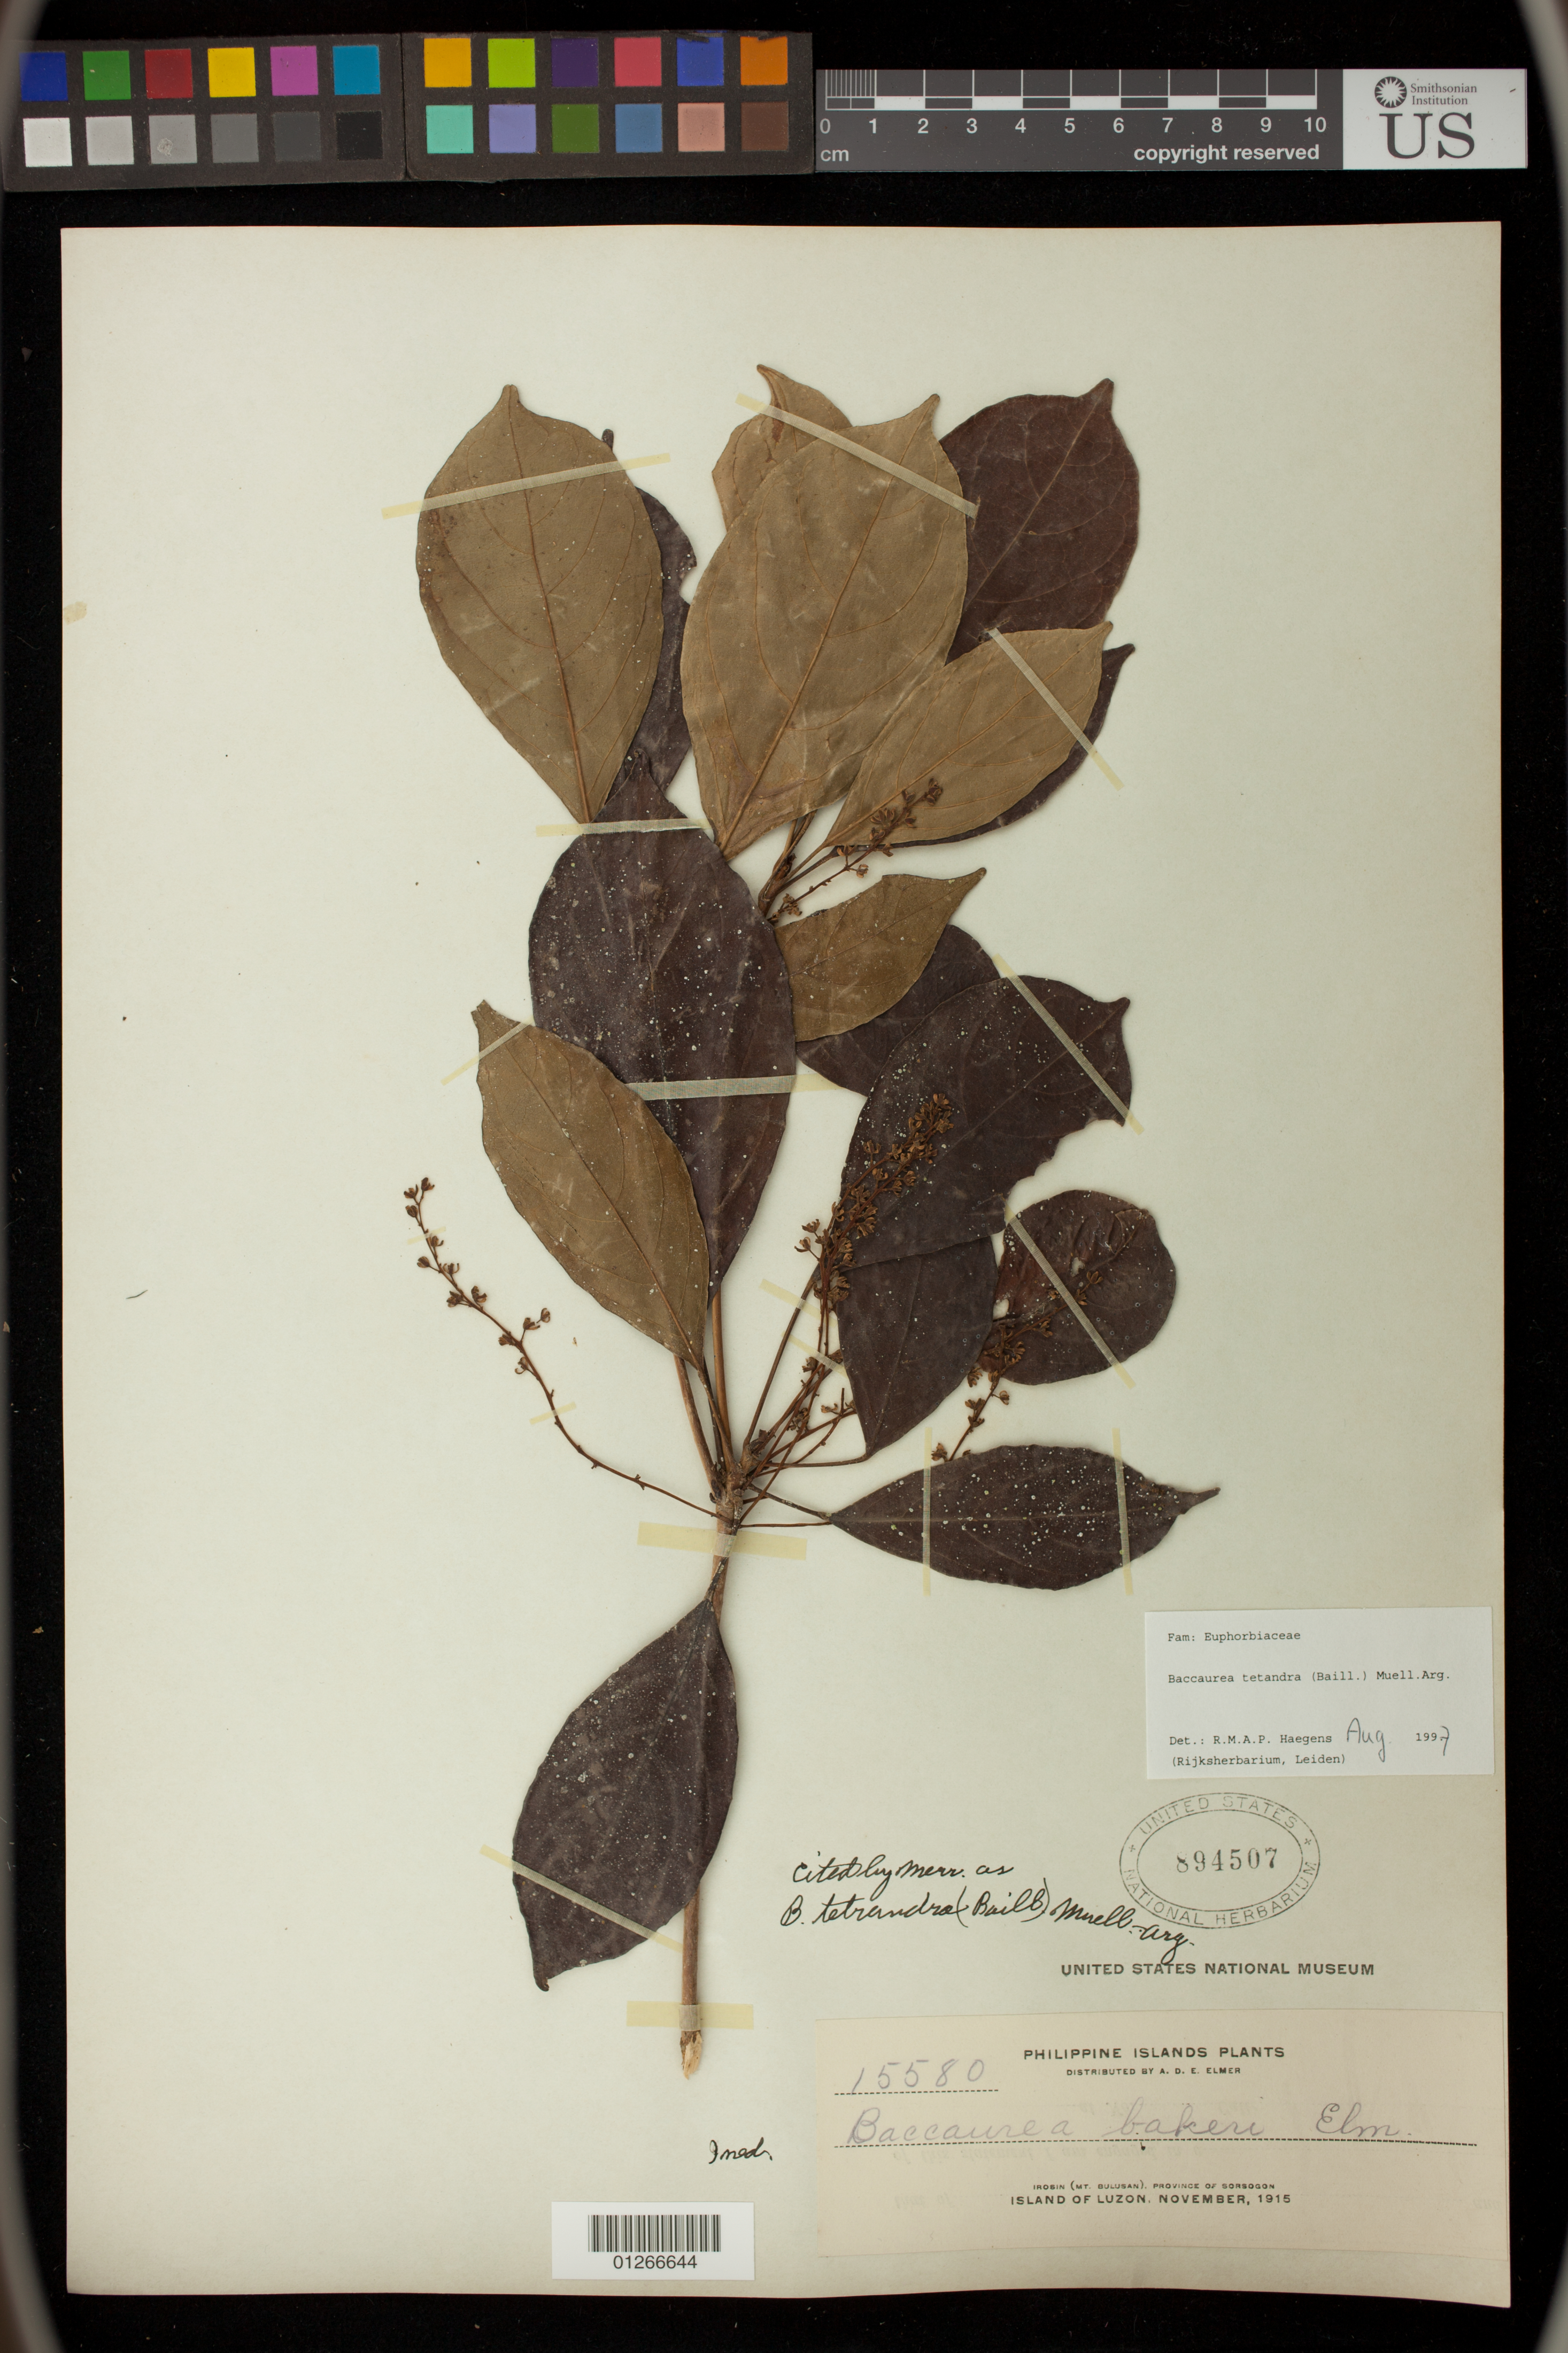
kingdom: Plantae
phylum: Tracheophyta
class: Magnoliopsida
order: Malpighiales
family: Phyllanthaceae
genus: Baccaurea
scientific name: Baccaurea tetrandra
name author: (Baill.) Müll. Arg.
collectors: A. D. E. Elmer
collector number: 15580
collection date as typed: Nov 1915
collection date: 1915-11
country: Philippines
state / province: Bicol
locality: Irosin (Mt. Bulusan), Province of Sorsogon, Island of Luzon